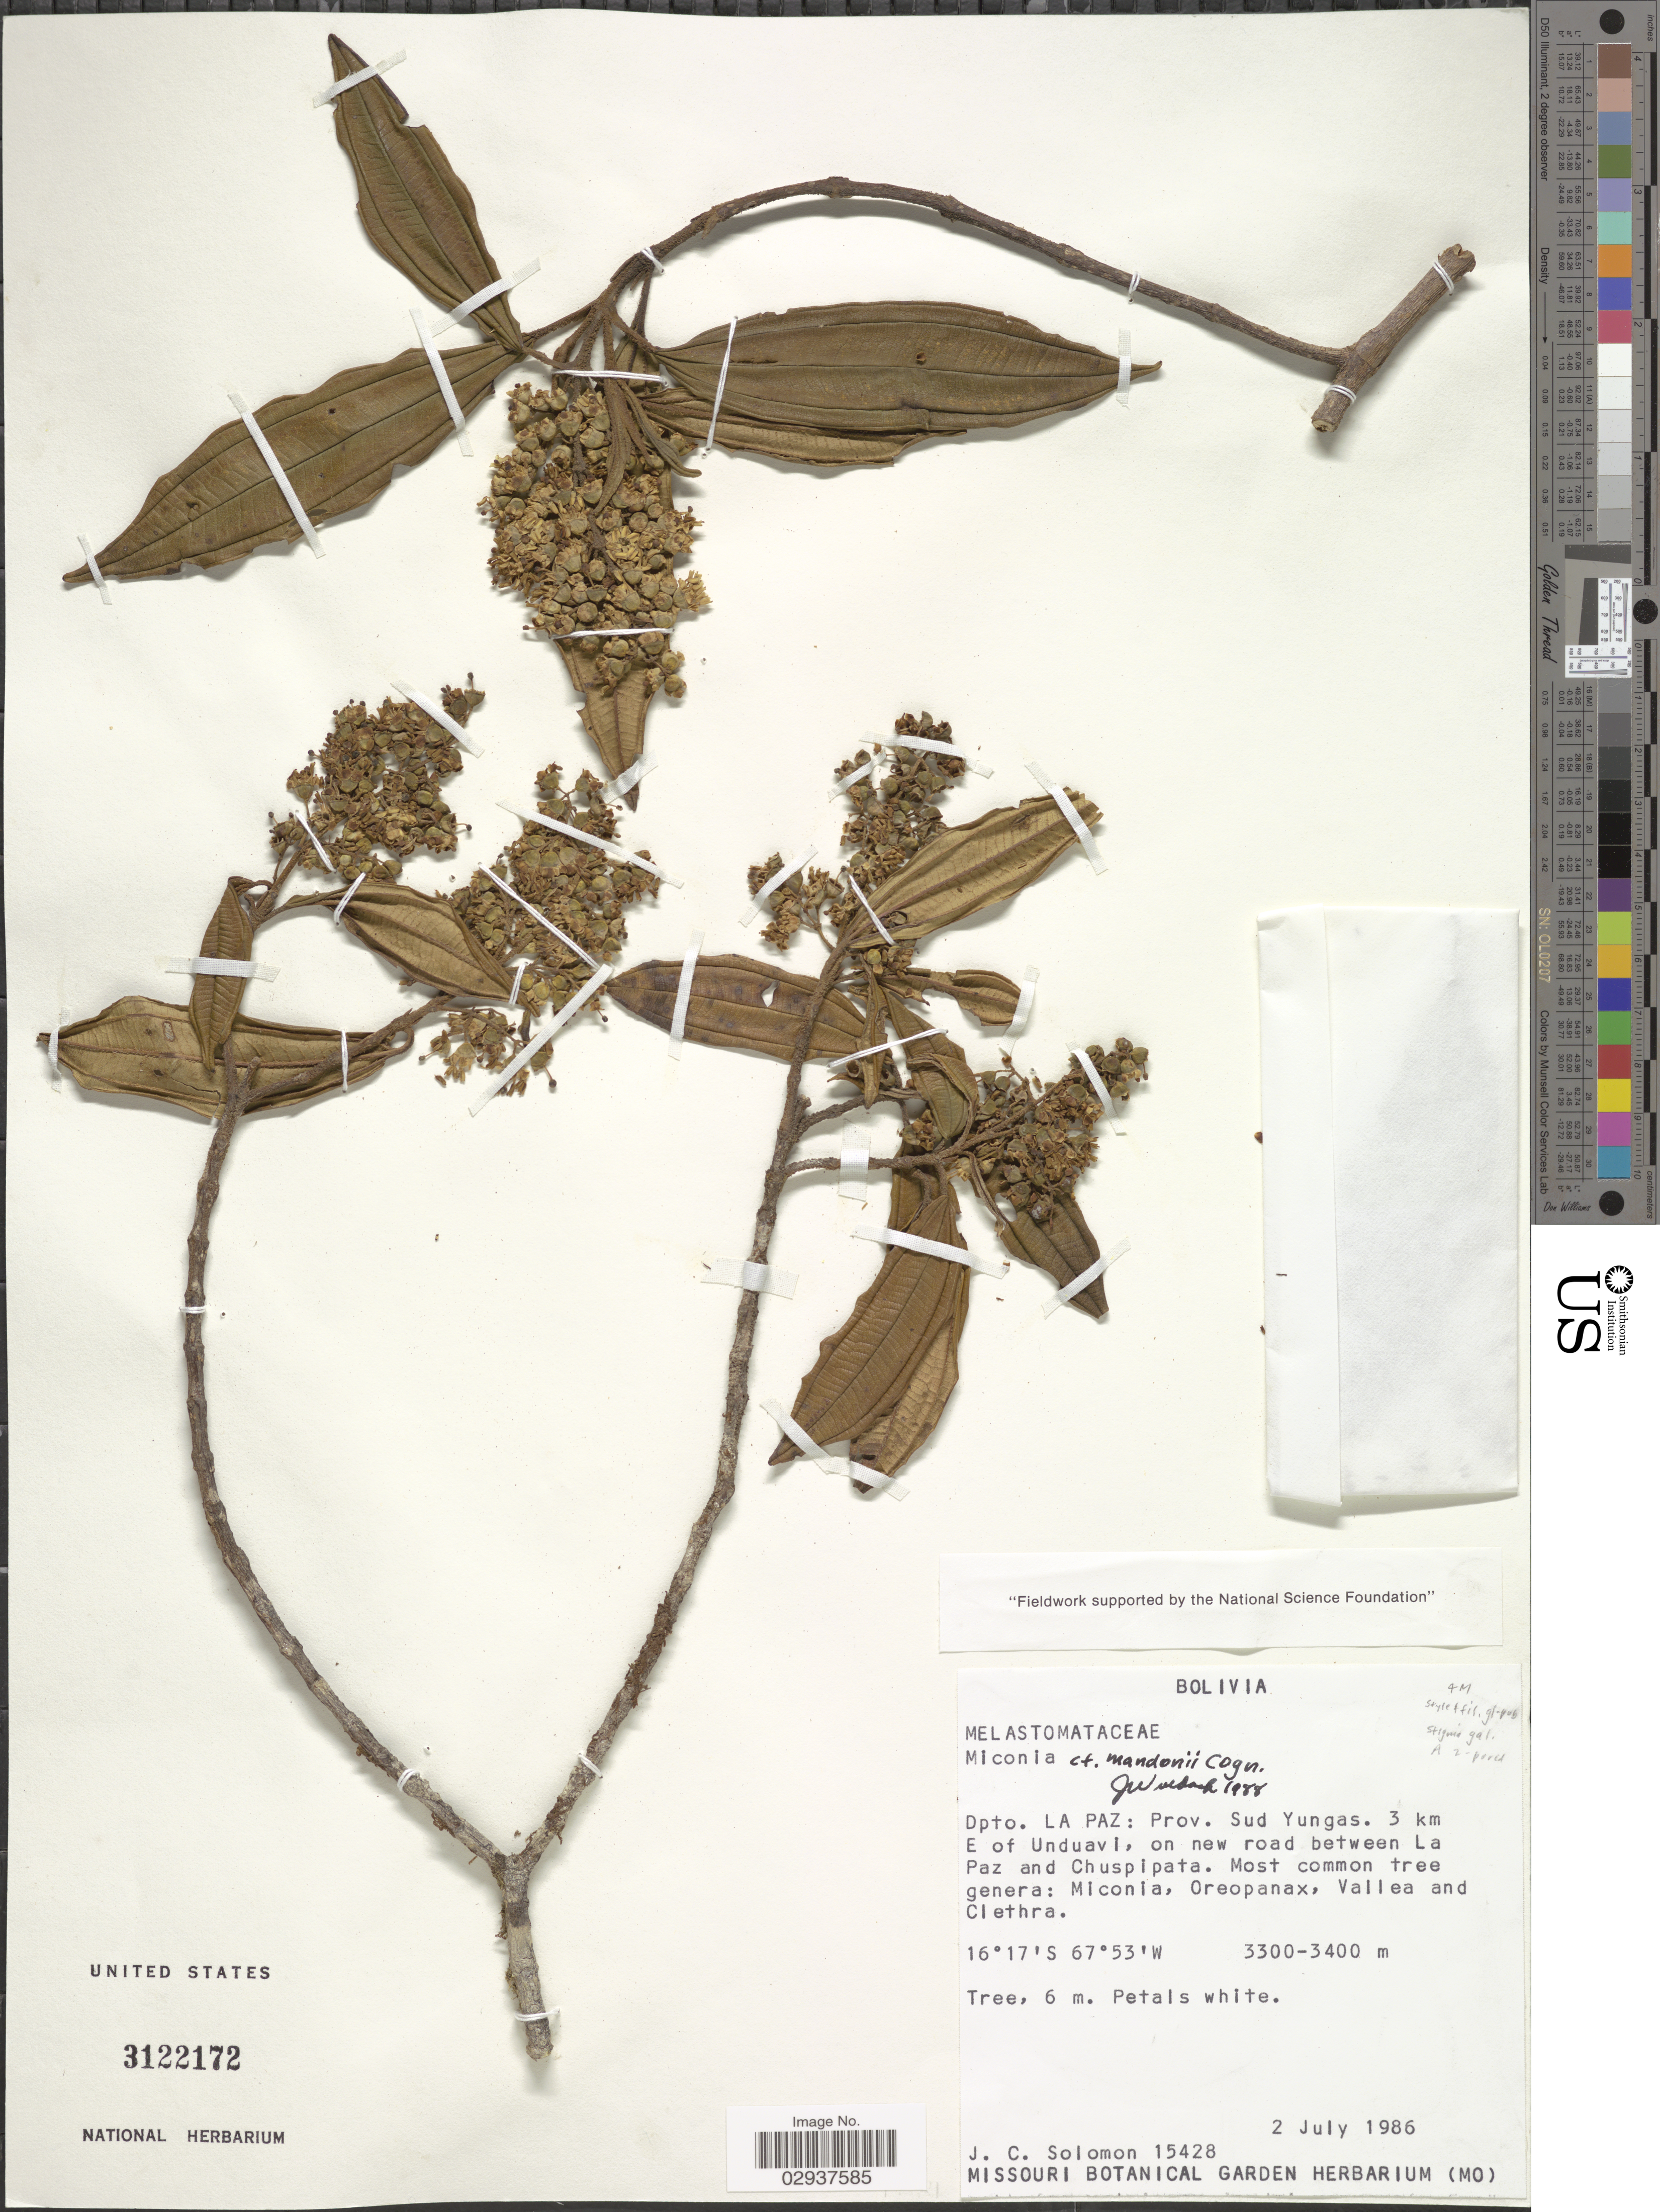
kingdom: Plantae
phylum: Tracheophyta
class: Magnoliopsida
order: Myrtales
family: Melastomataceae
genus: Miconia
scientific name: Miconia cernuiflora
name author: Jan.M. Burke & Michelang.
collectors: J. C. Solomon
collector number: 15428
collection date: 1986-07-02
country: Bolivia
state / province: La Paz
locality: Dpto. La Paz: Prov. Sud Yungas. 3 km E of Unduavi, on new road between La Paz and Chuspipata.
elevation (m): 3300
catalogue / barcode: US 3122172